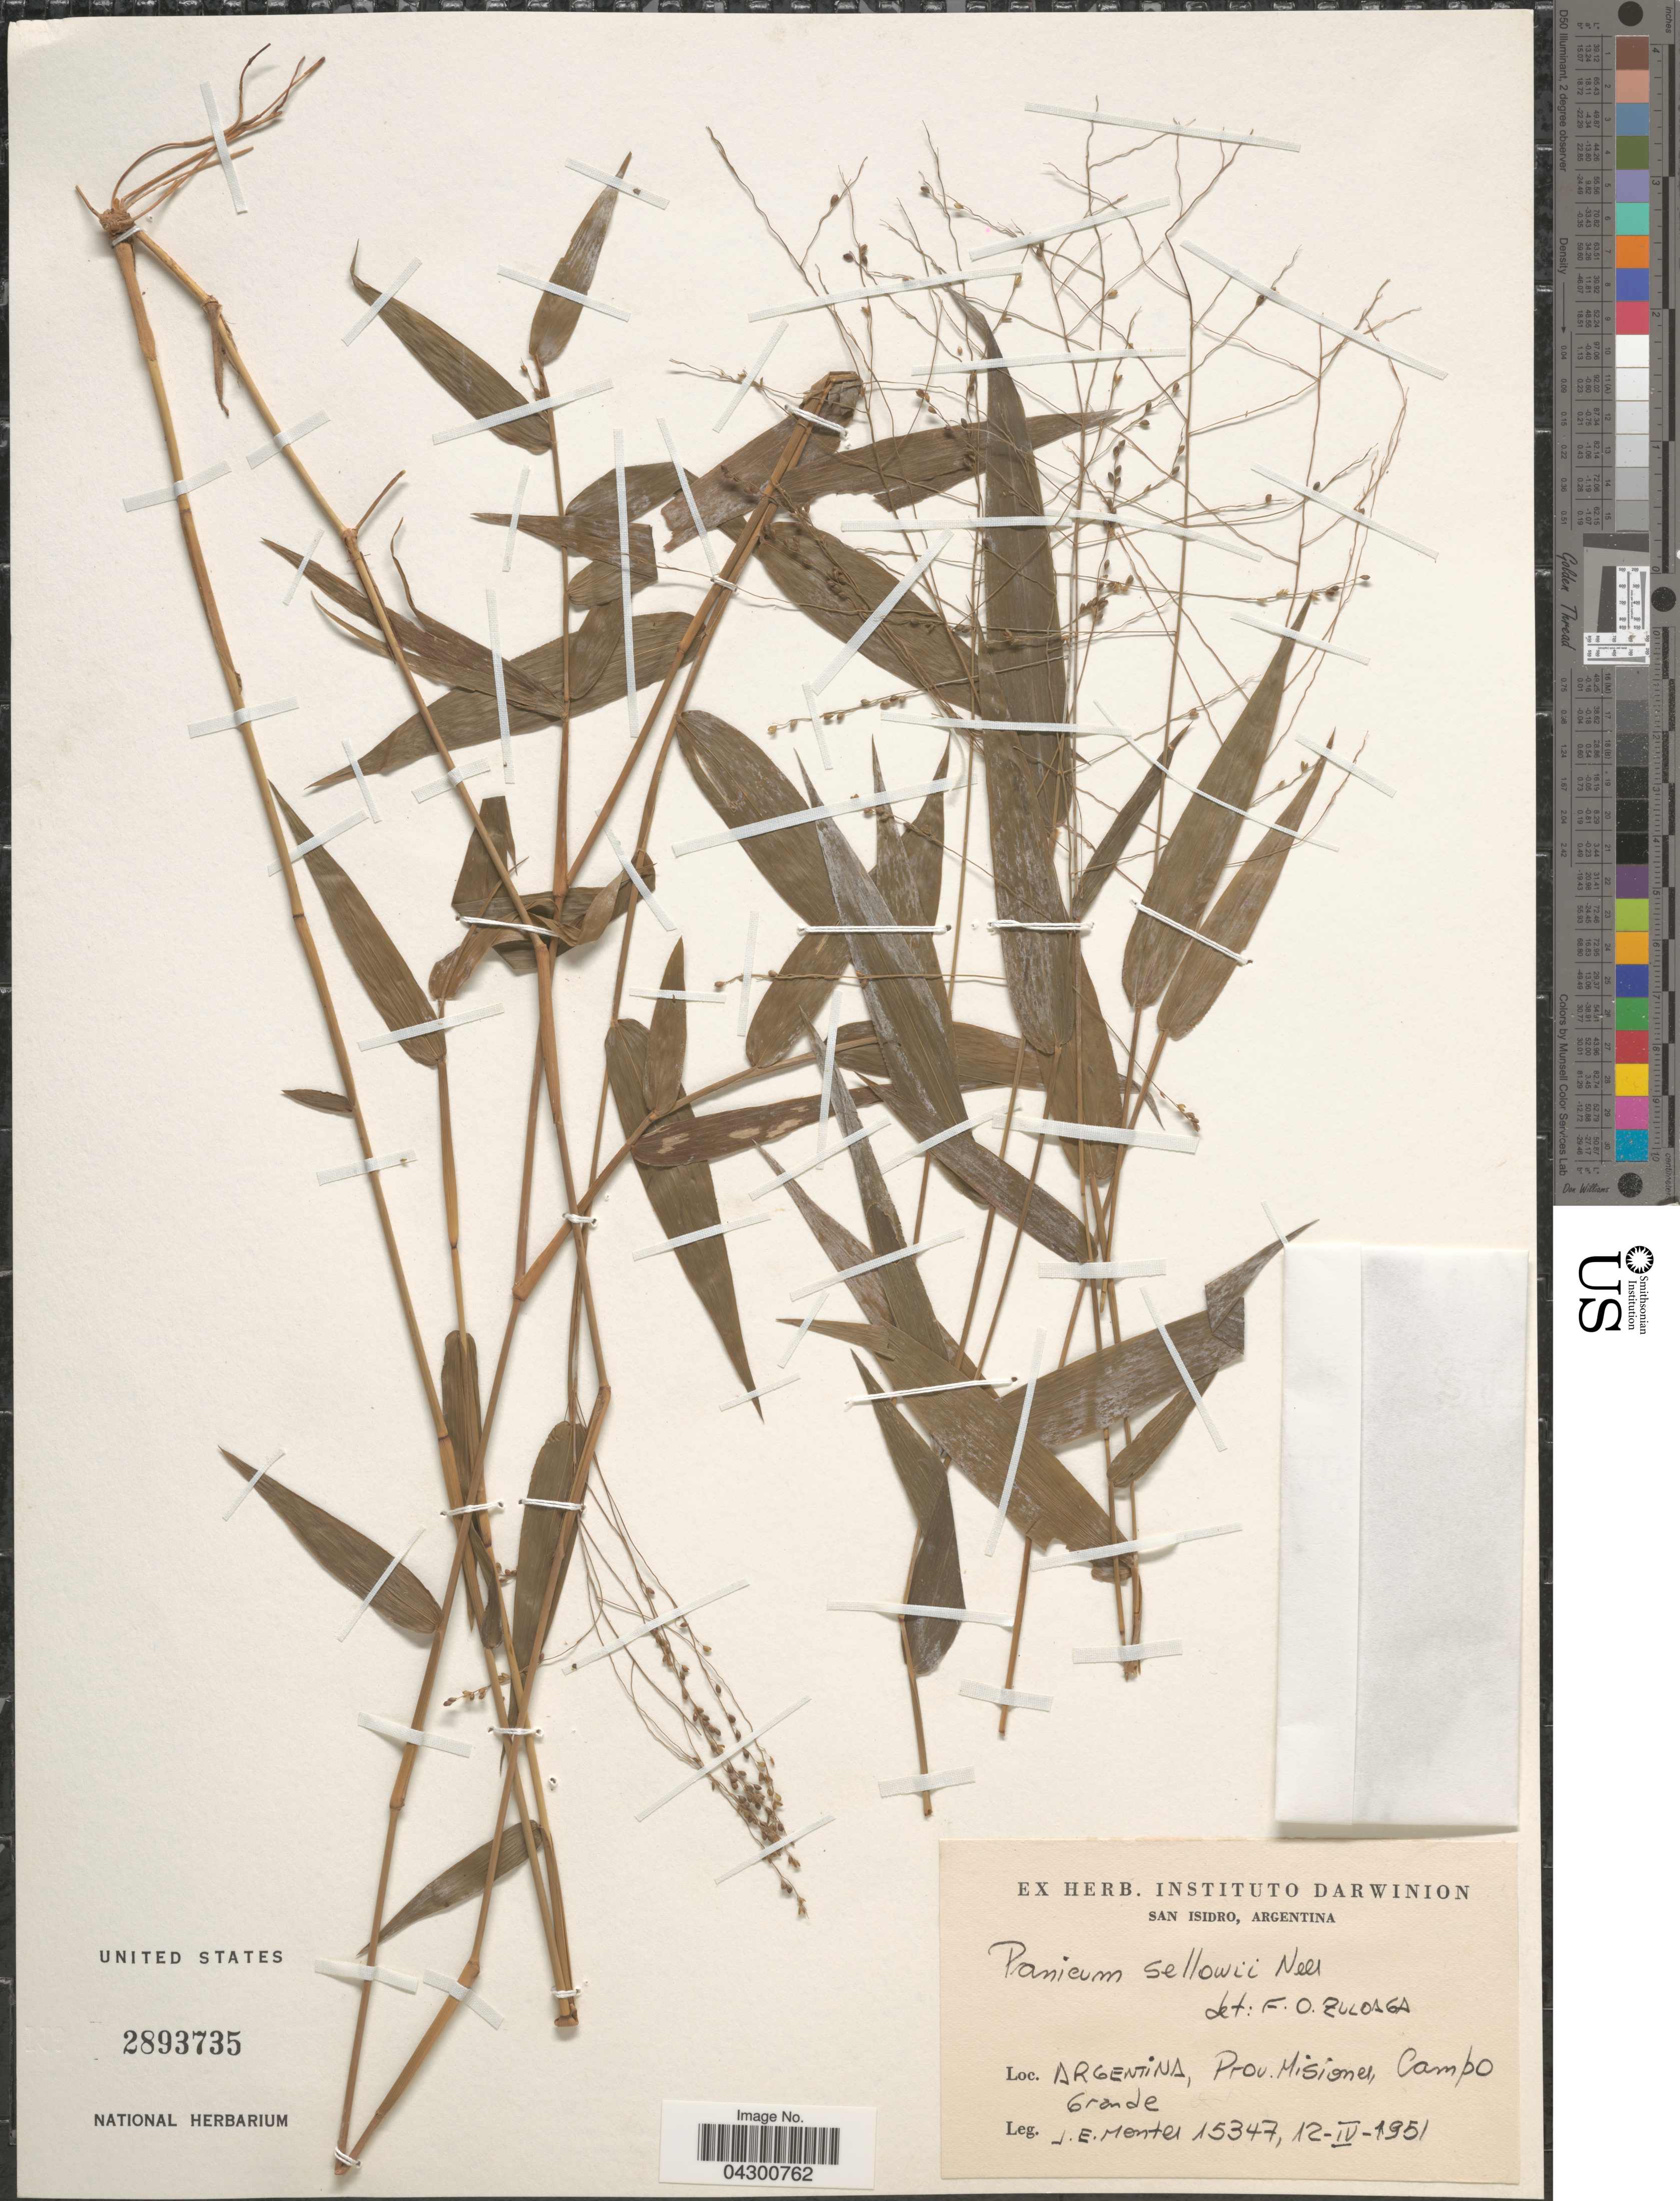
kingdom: Plantae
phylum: Tracheophyta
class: Liliopsida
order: Poales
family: Poaceae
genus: Panicum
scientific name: Panicum sellowii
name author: Nees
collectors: J. E. Montes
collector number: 15347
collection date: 1951-04-12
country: Argentina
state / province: Misiones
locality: Campo Grande.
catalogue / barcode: US 2893735